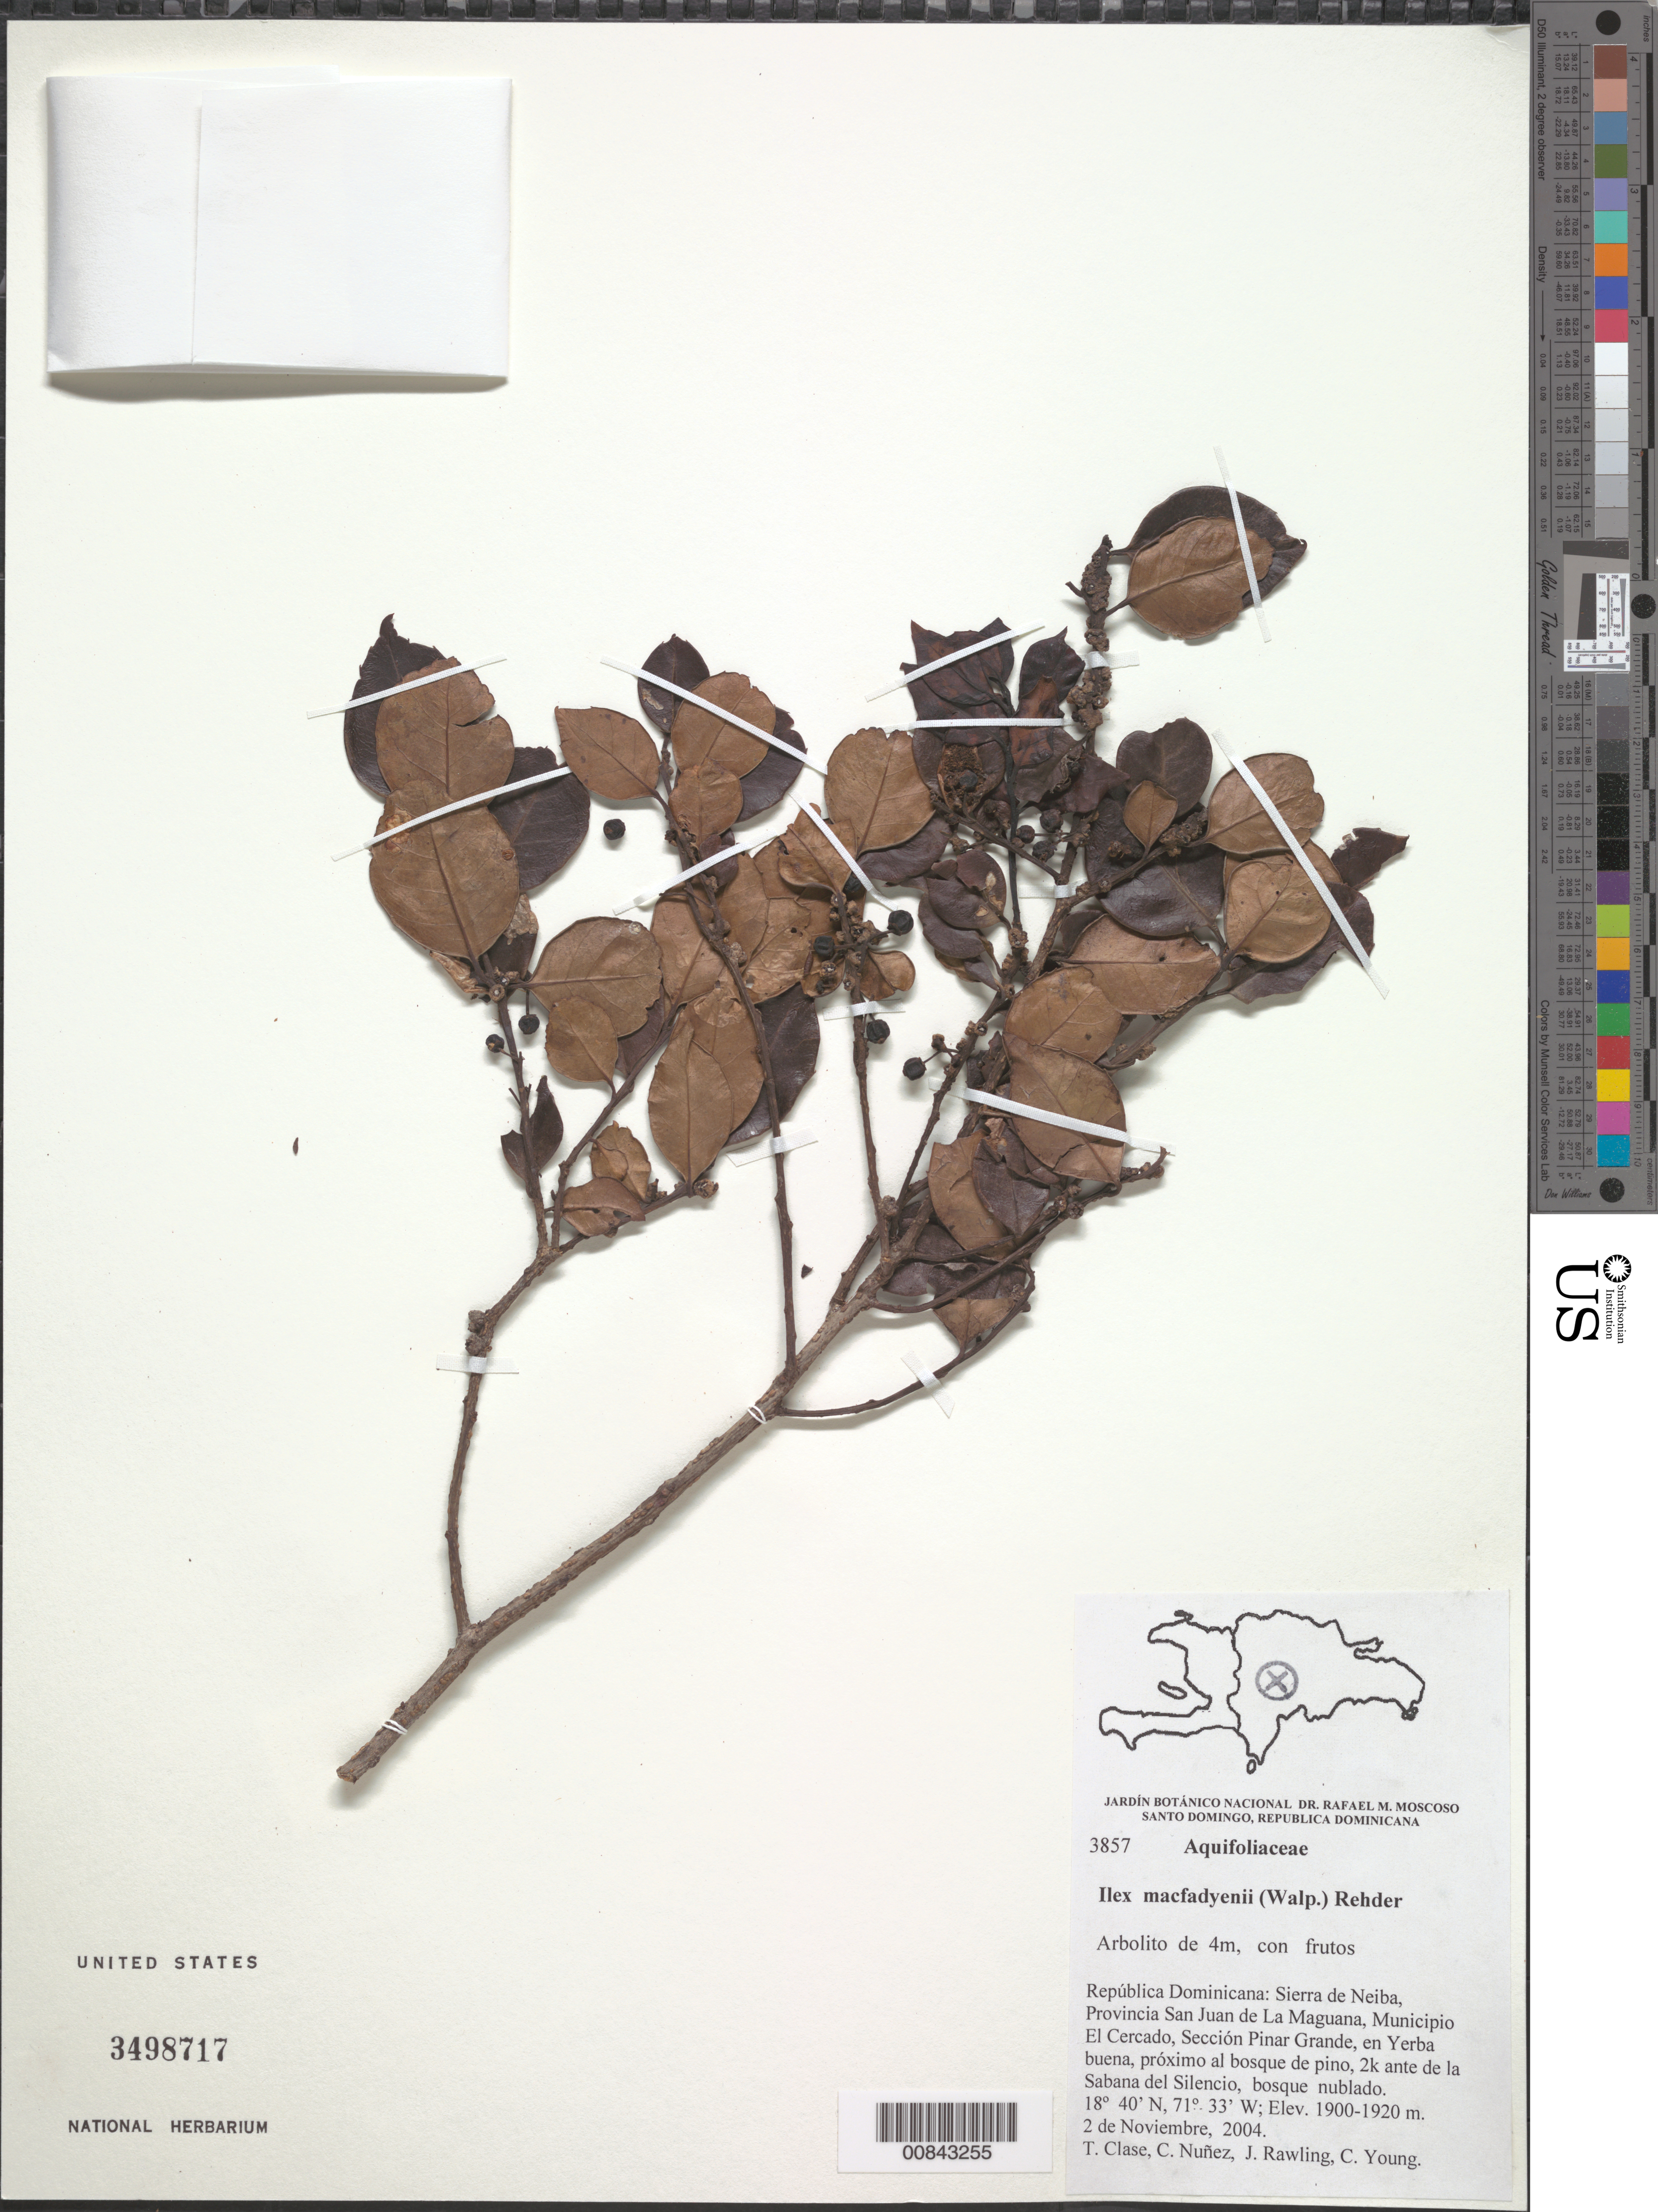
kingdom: Plantae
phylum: Tracheophyta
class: Magnoliopsida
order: Aquifoliales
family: Aquifoliaceae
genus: Ilex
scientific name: Ilex macfadyenii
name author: Rehder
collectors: T. Clase, C. Nunez, J. Rawling & C. Young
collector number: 3857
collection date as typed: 02 Nov 2004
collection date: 2004-11-02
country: Dominican Republic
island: Hispaniola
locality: Sierra de Neiba, Prov. San Juan de La Maguana, Mun. El Cercado, Sección Pinar Grande Paraje La Navaja (Yerba buena), próximo al pinar 2k, ante de la Sabana del Silencio.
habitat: Bosque nublado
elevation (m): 1900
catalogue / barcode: US 3498717